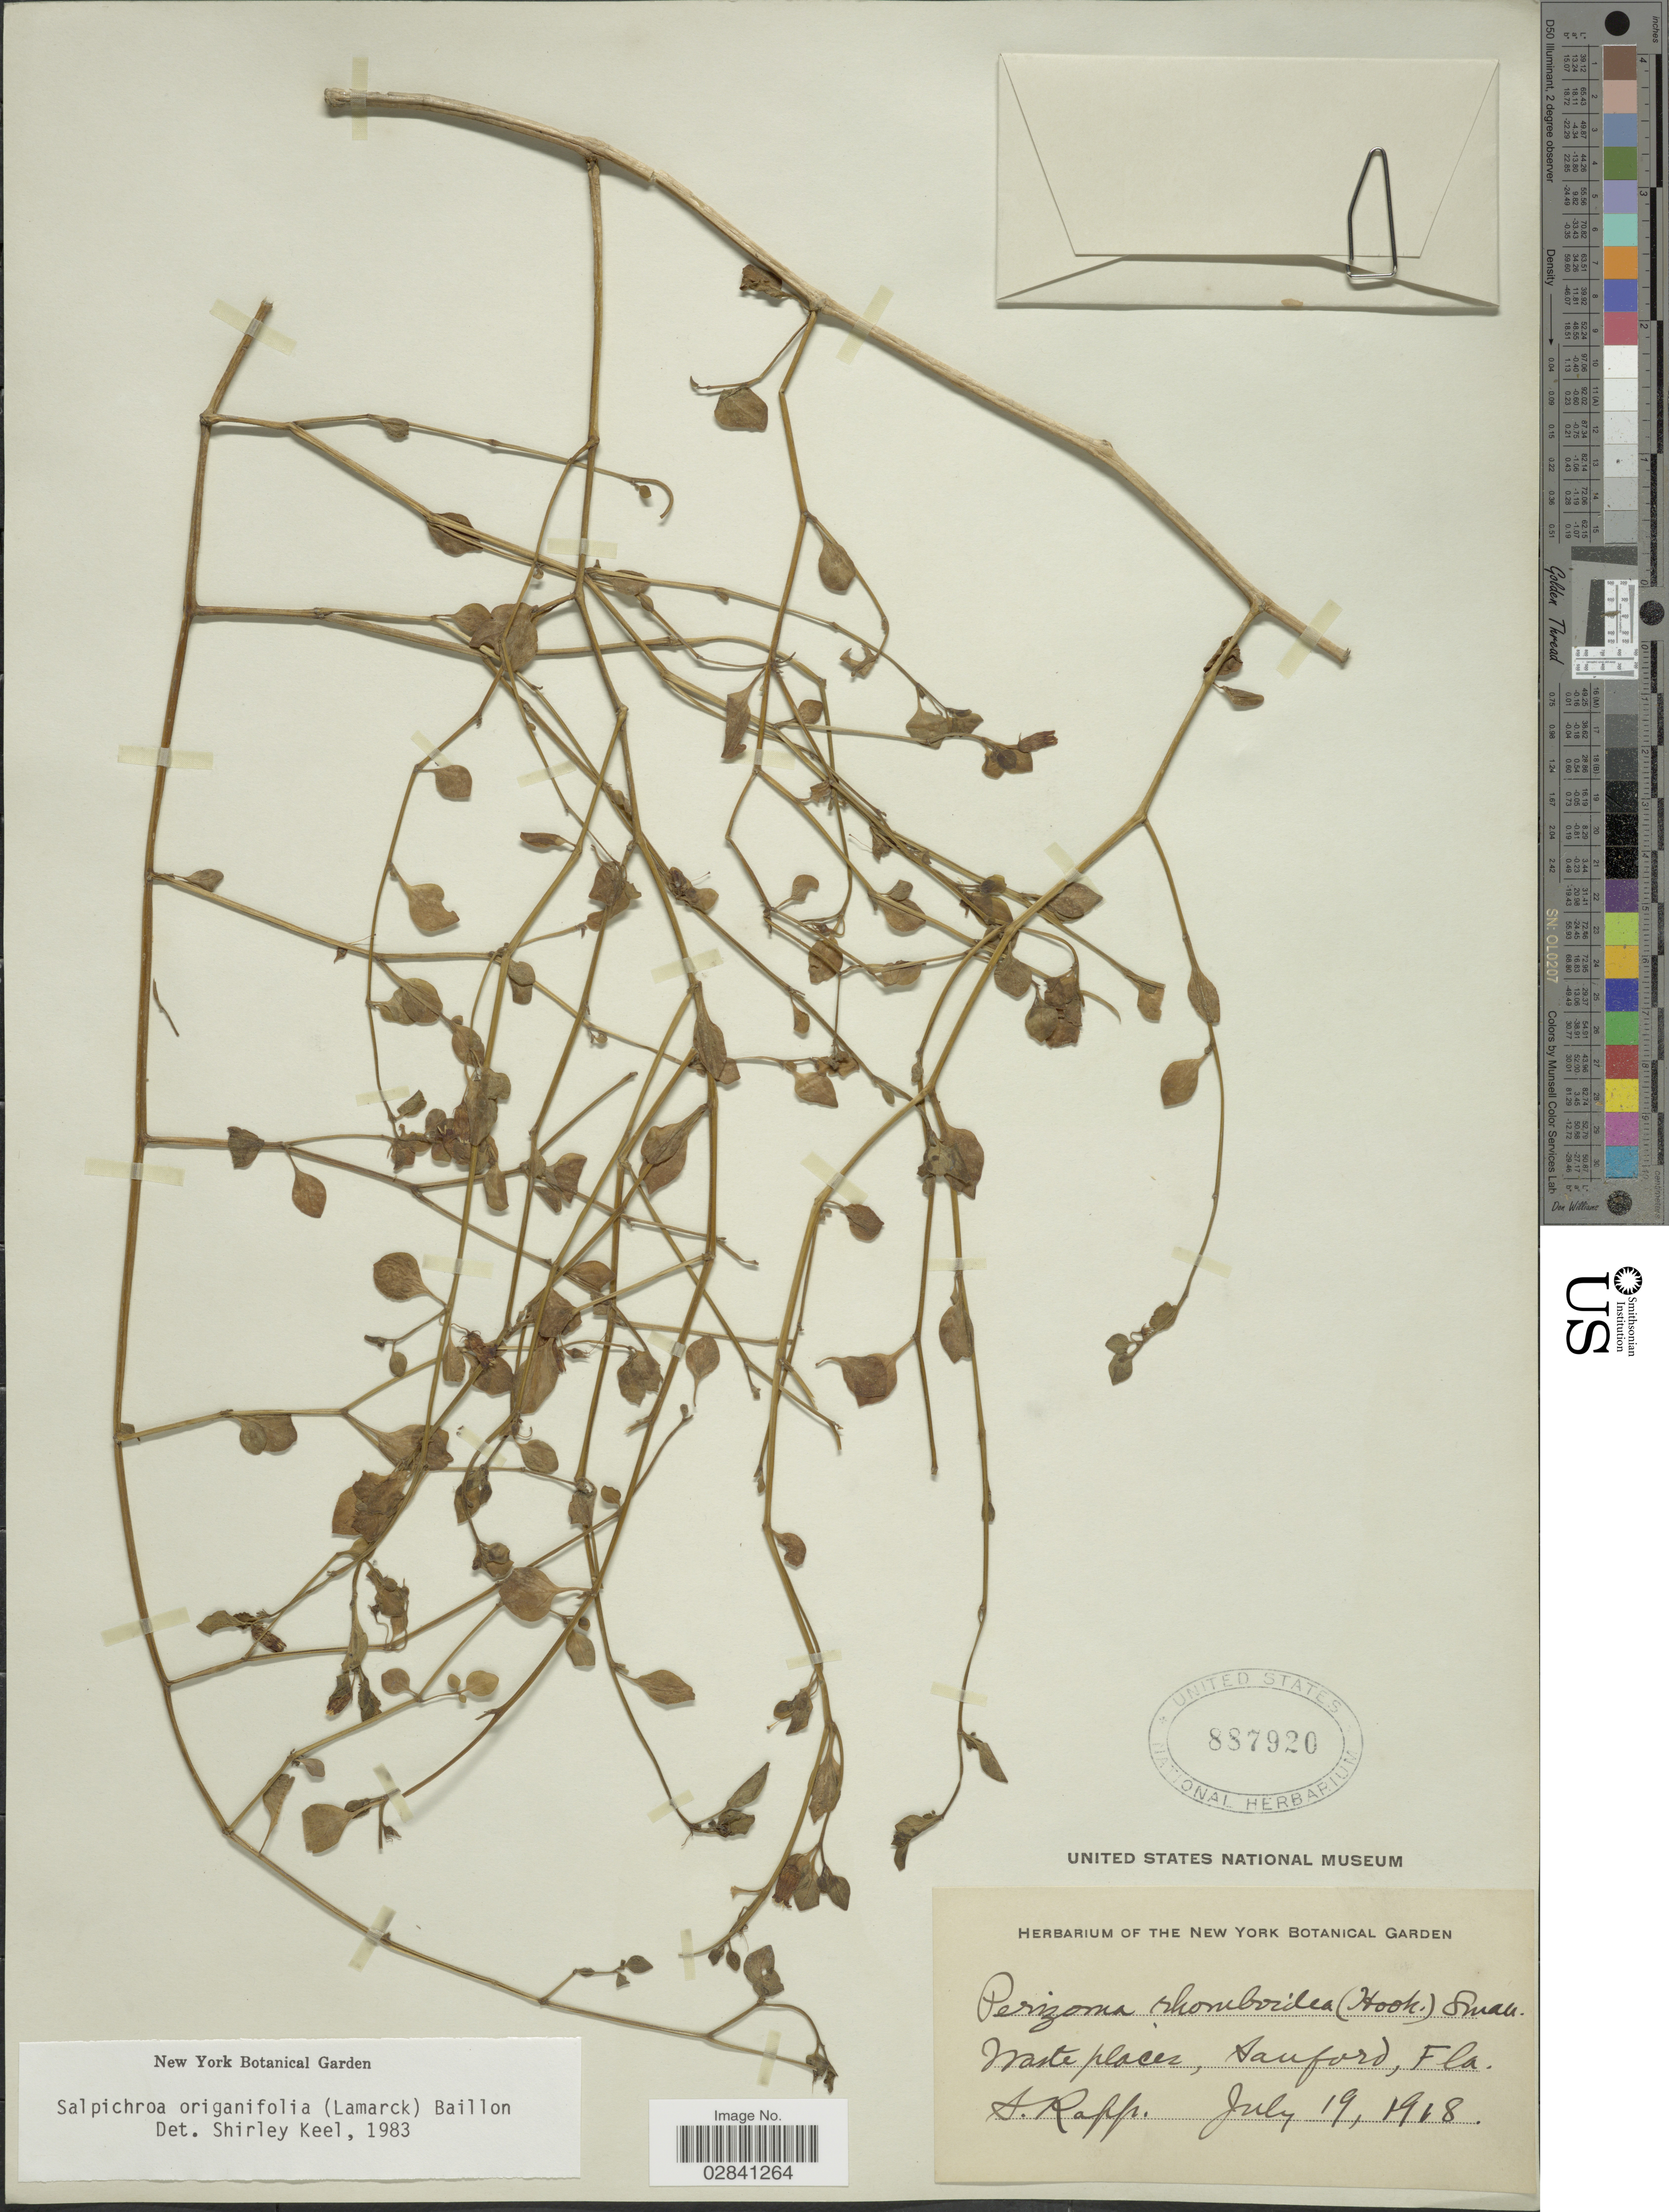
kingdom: Plantae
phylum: Tracheophyta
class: Magnoliopsida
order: Solanales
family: Solanaceae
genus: Salpichroa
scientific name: Salpichroa origanifolia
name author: (Lam.) Baill.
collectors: S. Rapp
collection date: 1918-07-19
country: United States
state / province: Florida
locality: Sanford.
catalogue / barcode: US 887920